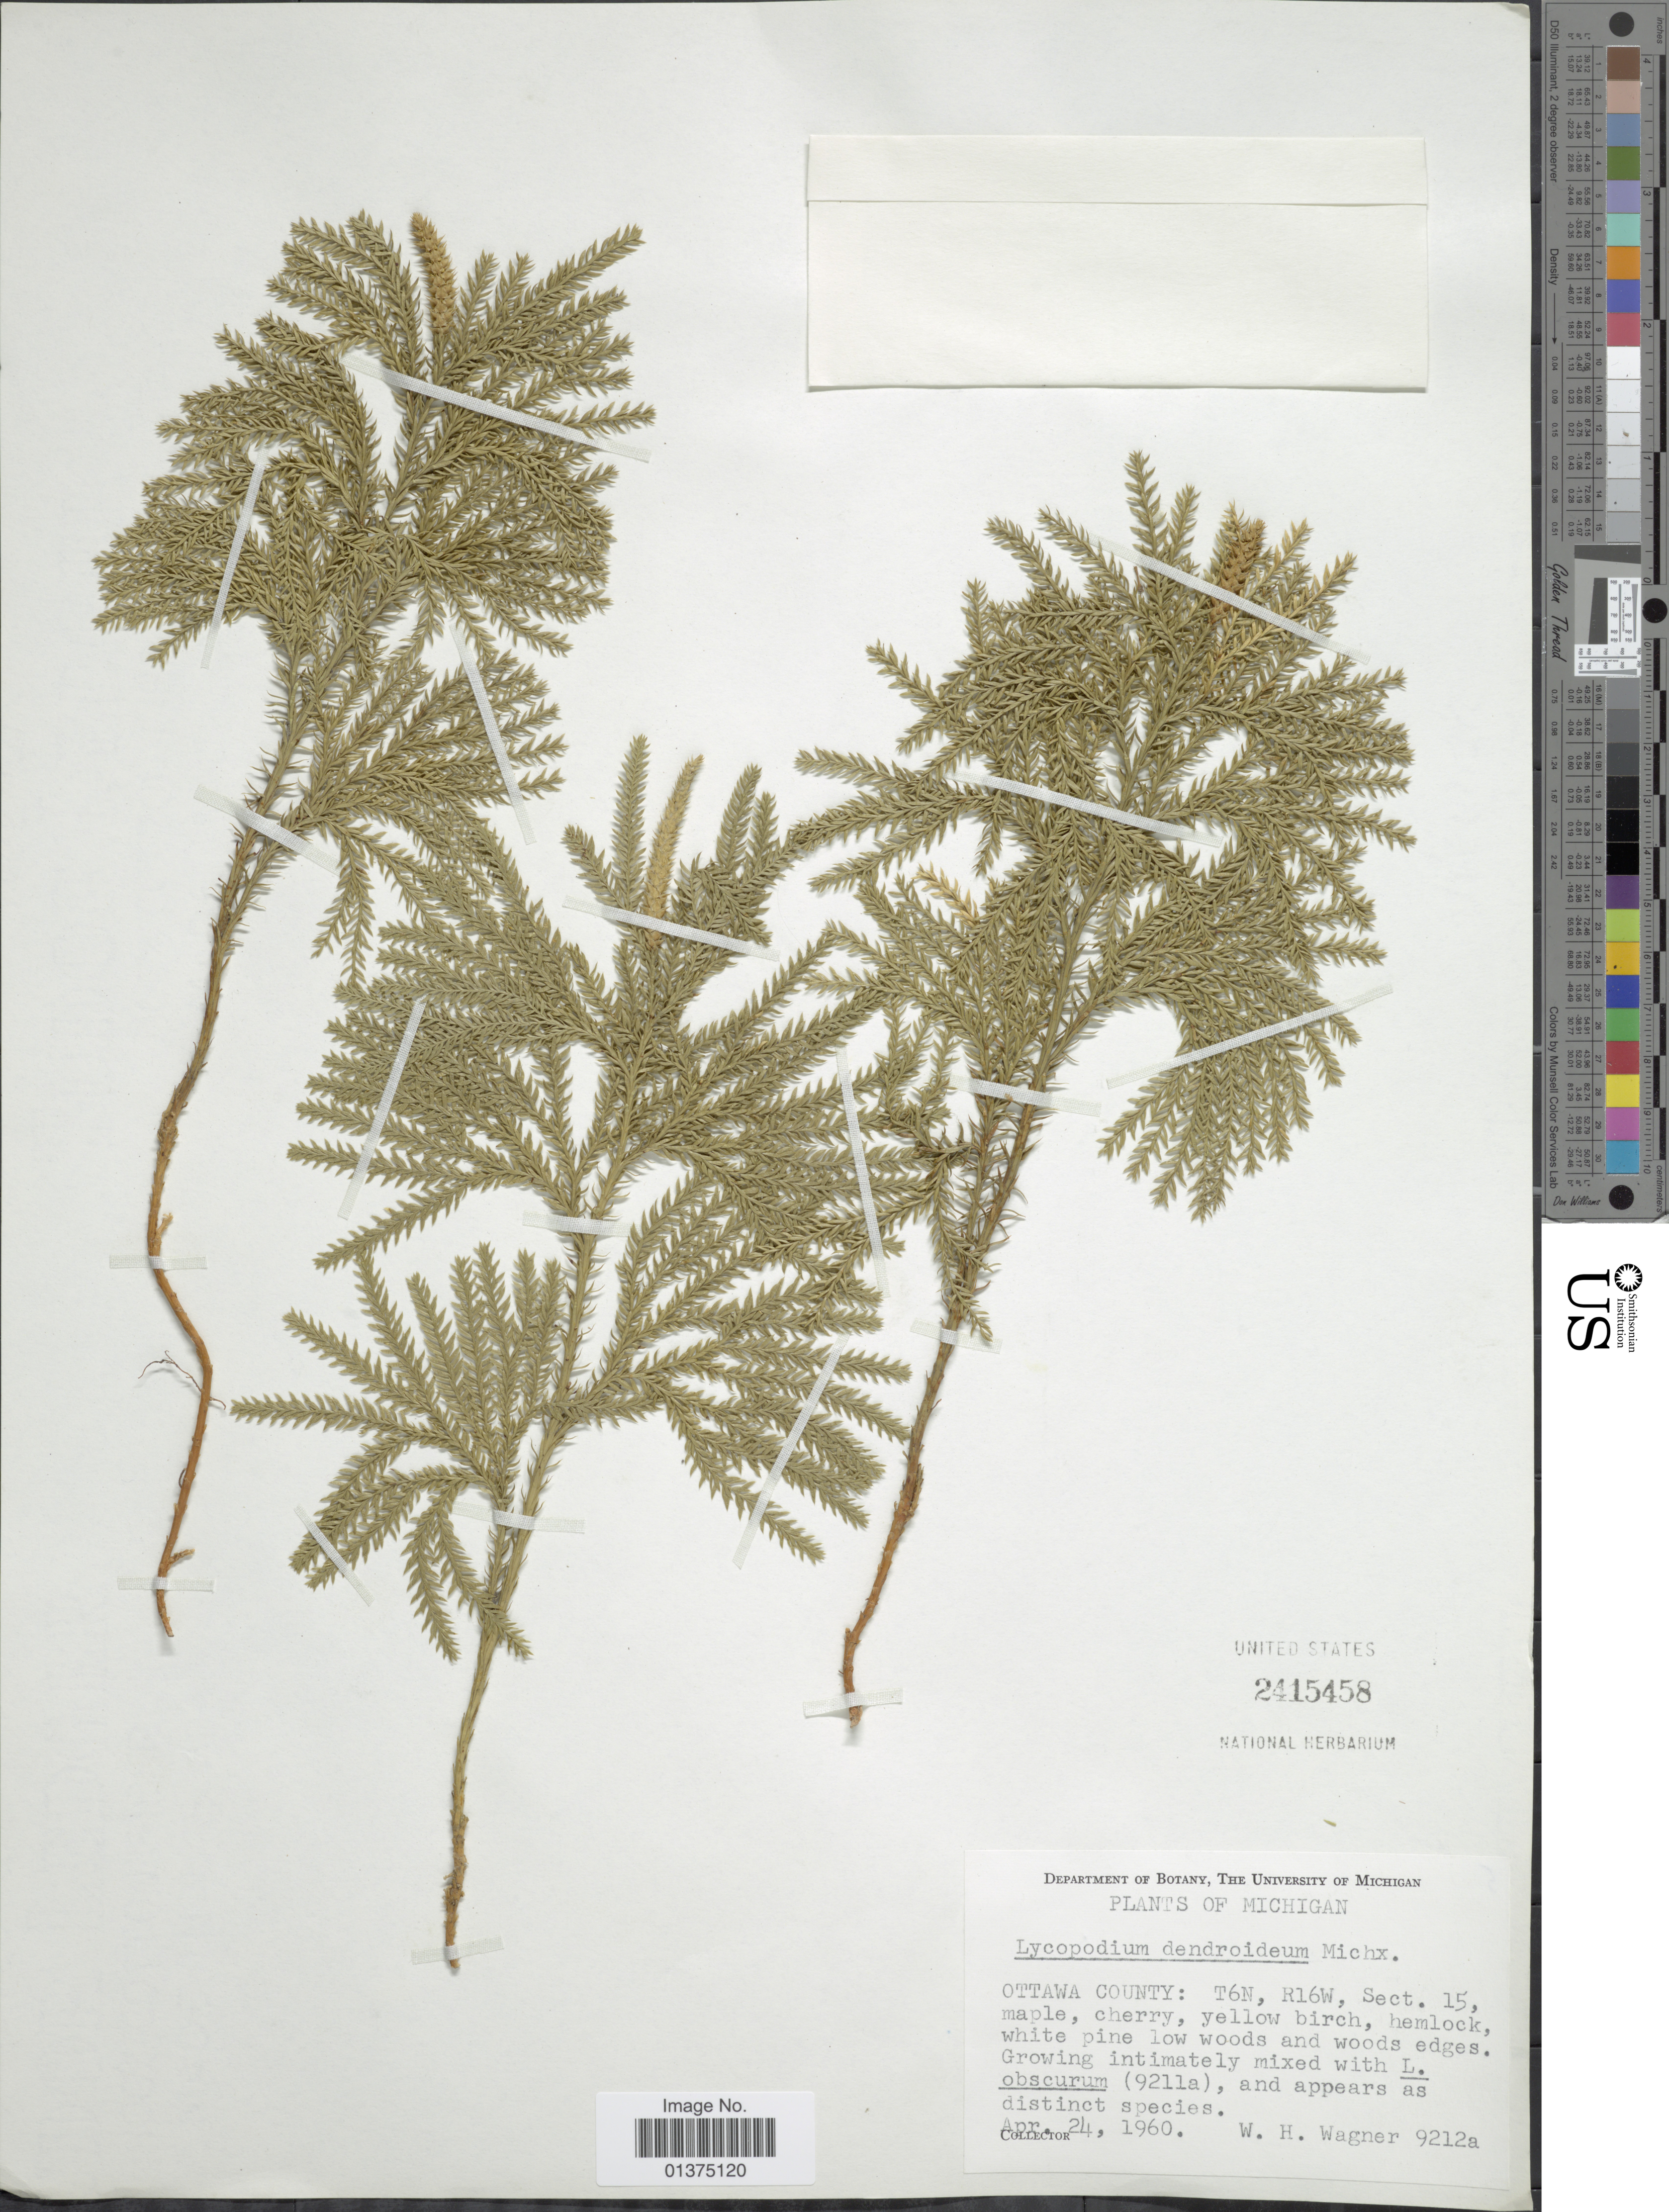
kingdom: Plantae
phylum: Tracheophyta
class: Lycopodiopsida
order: Lycopodiales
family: Lycopodiaceae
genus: Dendrolycopodium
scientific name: Dendrolycopodium dendroideum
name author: (Michx.) A. Haines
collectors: W. H. Wagner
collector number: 9212a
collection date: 1960-04-24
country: United States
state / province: Michigan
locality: Ottawa County: T6N, R16W, Sect. 15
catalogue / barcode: US 2415458